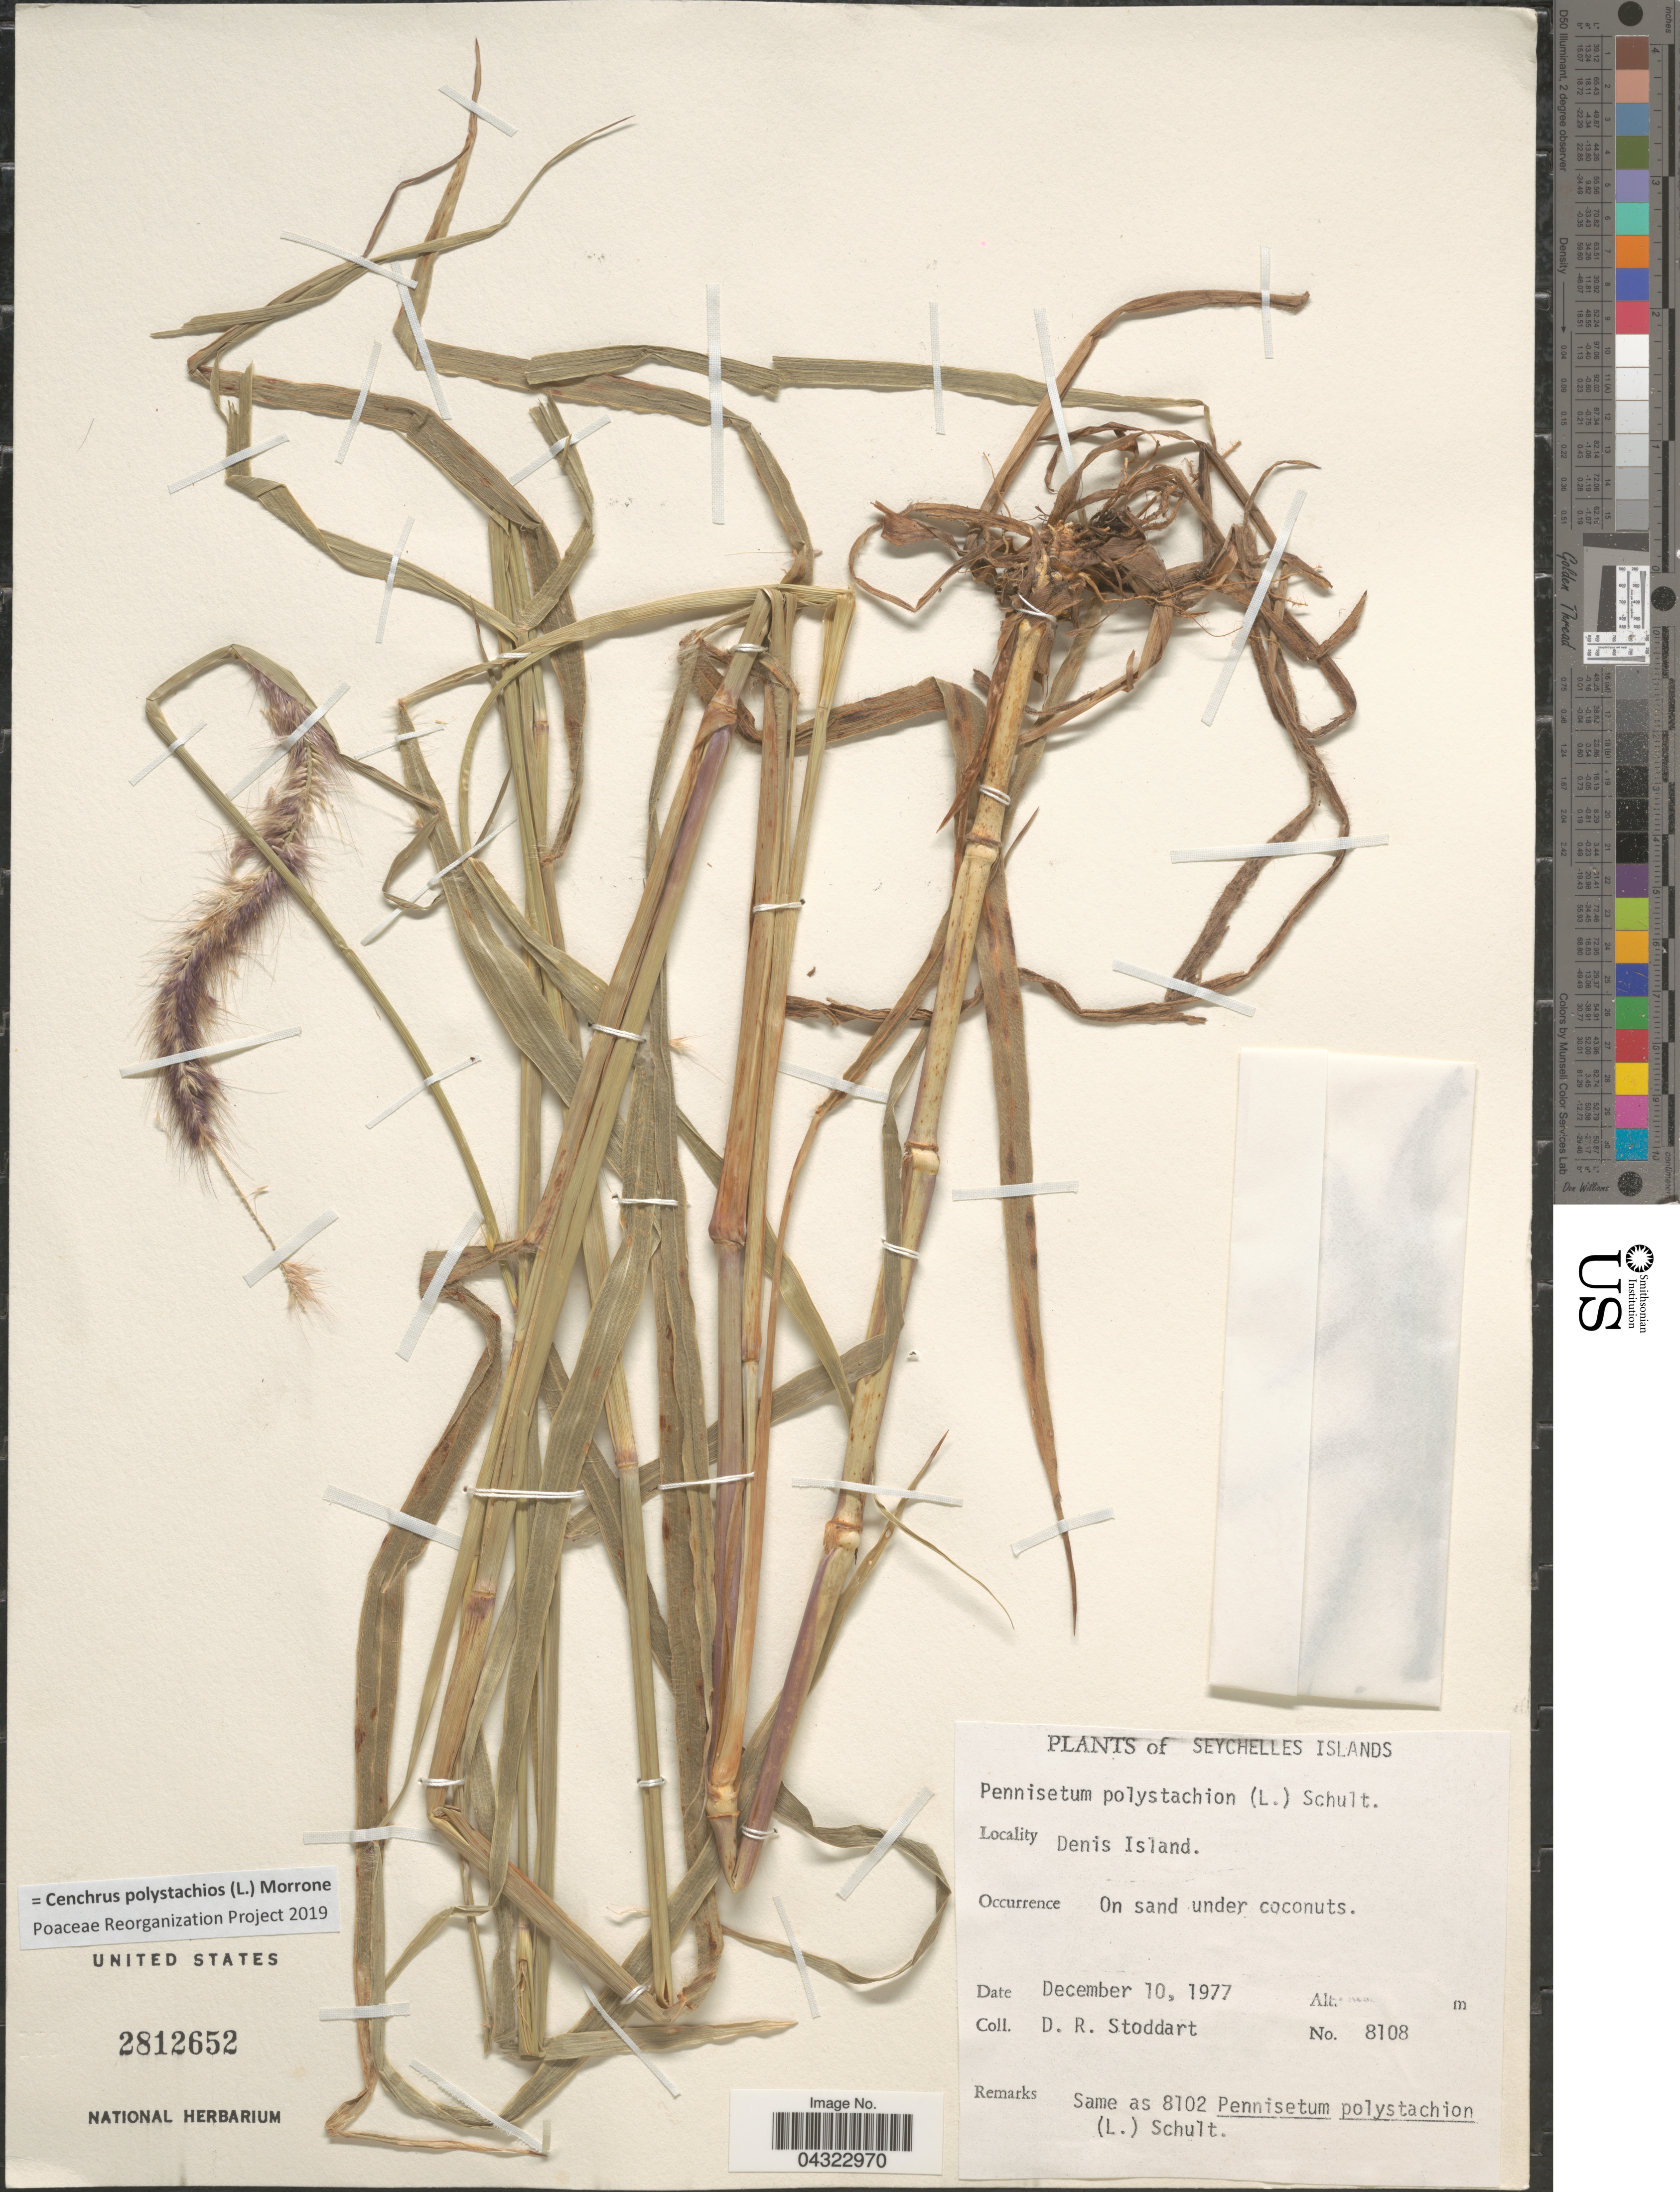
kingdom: Plantae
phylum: Tracheophyta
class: Liliopsida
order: Poales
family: Poaceae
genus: Cenchrus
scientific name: Cenchrus polystachios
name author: (L.) Morrone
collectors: D. R. Stoddart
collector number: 8108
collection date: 1977-12-10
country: Seychelles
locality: Seychelles Islands. Denis Island. On sand under coconuts.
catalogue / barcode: US 2812652